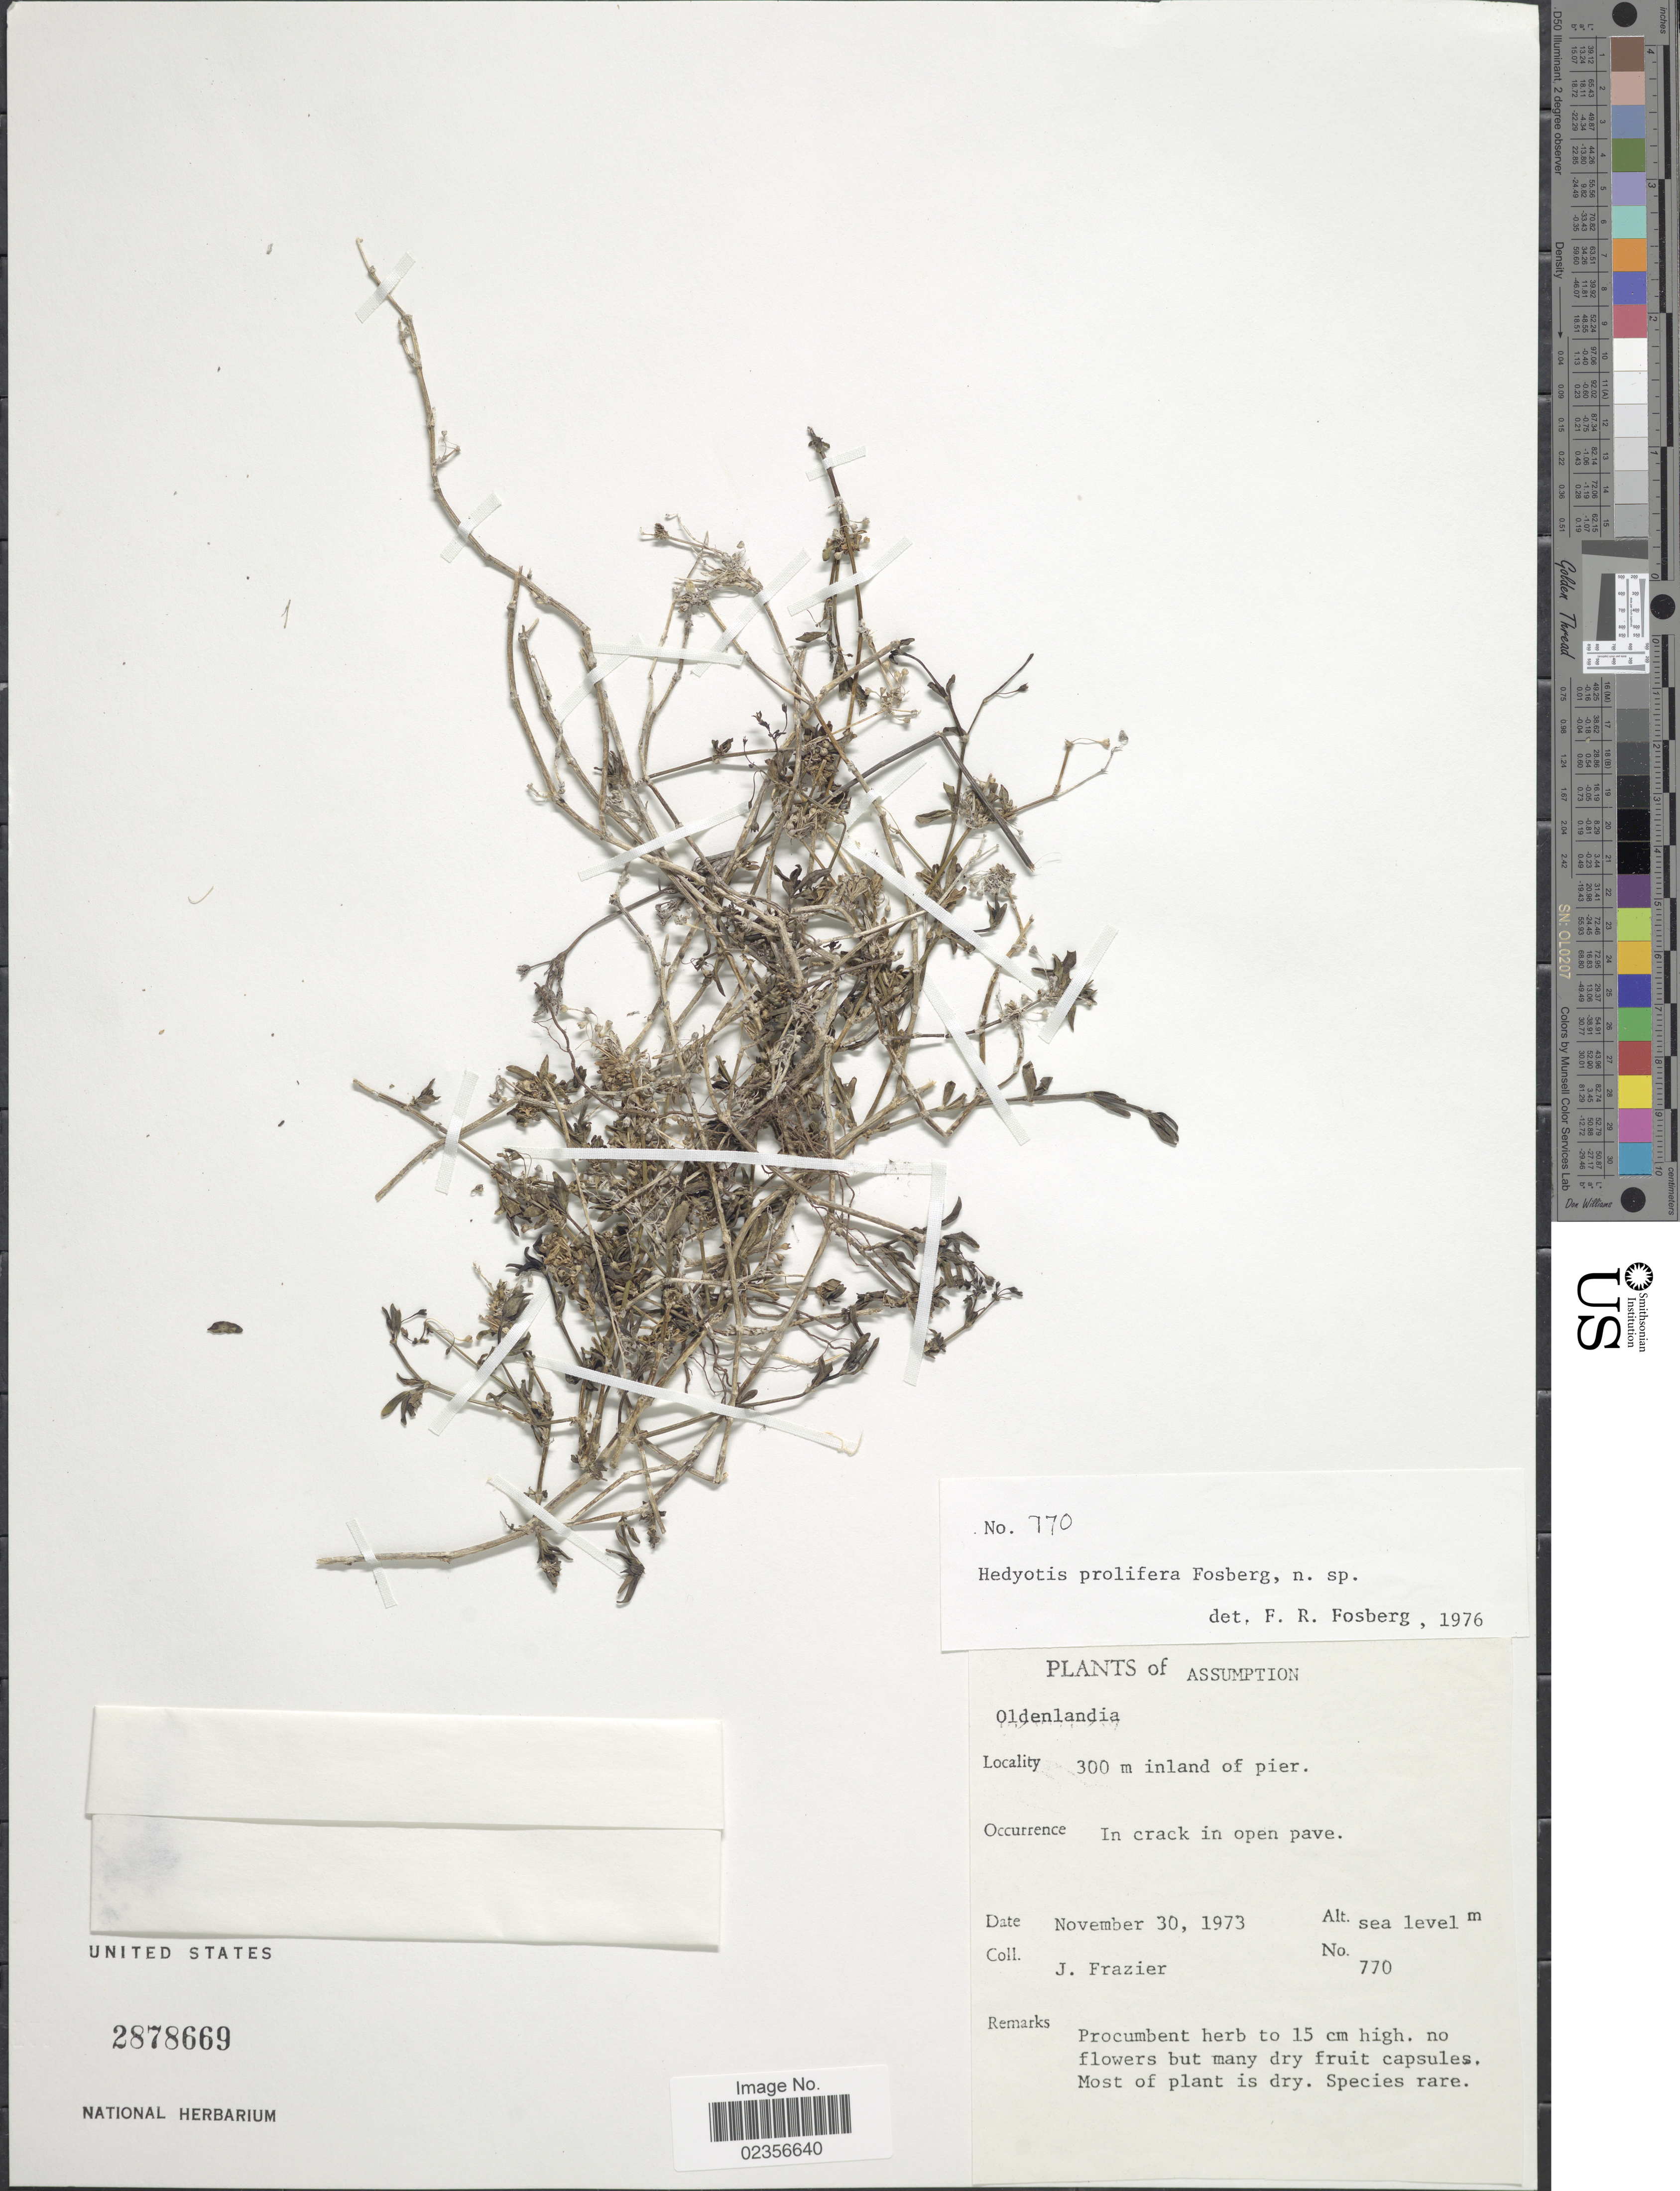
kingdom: Plantae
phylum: Tracheophyta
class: Magnoliopsida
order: Gentianales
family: Rubiaceae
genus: Hedyotis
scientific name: Hedyotis prolifera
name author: Fosberg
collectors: J. Frazier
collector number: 770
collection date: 1973-11-30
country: Seychelles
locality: Assumption. 300 m inland of pier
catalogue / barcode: US 2878669